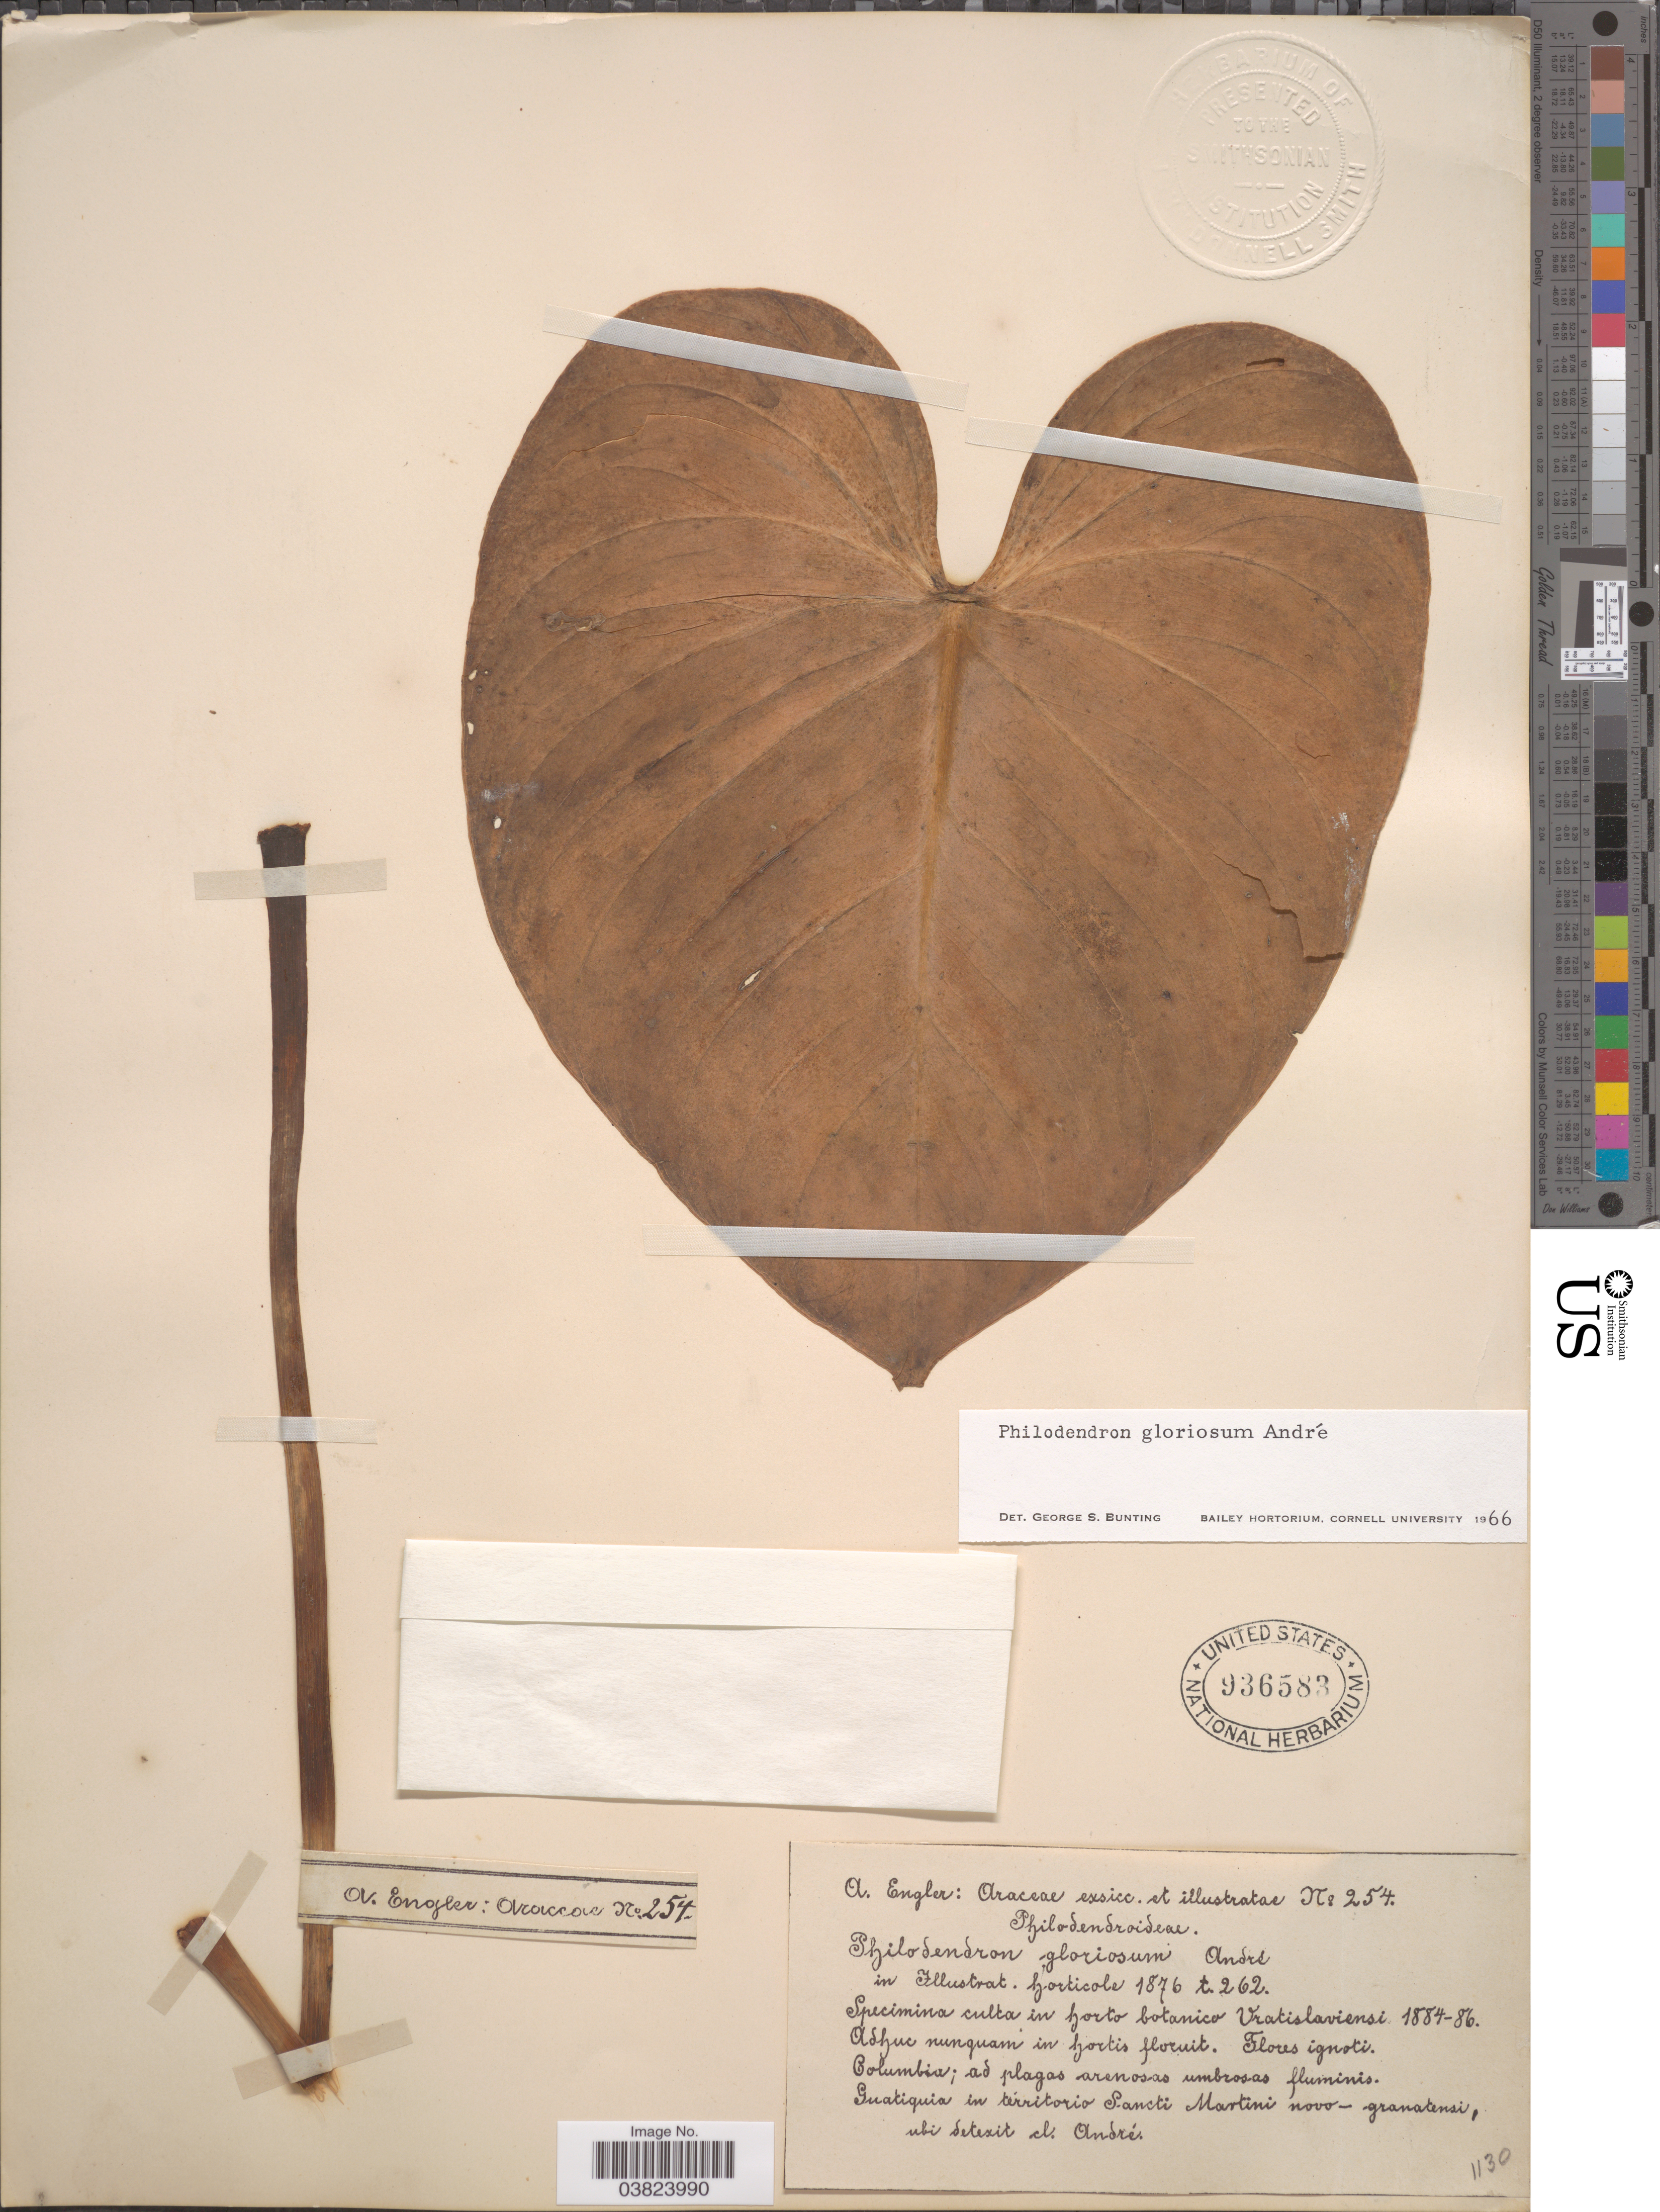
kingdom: Plantae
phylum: Tracheophyta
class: Liliopsida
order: Alismatales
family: Araceae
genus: Philodendron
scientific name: Philodendron gloriosum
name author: Andre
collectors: A. Engler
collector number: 254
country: Colombia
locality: Ad plagas arenosas umbrosas fluminis. Guatiquia in térritorio Sancti Martini novo-grantensi, ubi detexit cl. André.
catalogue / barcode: US 936583